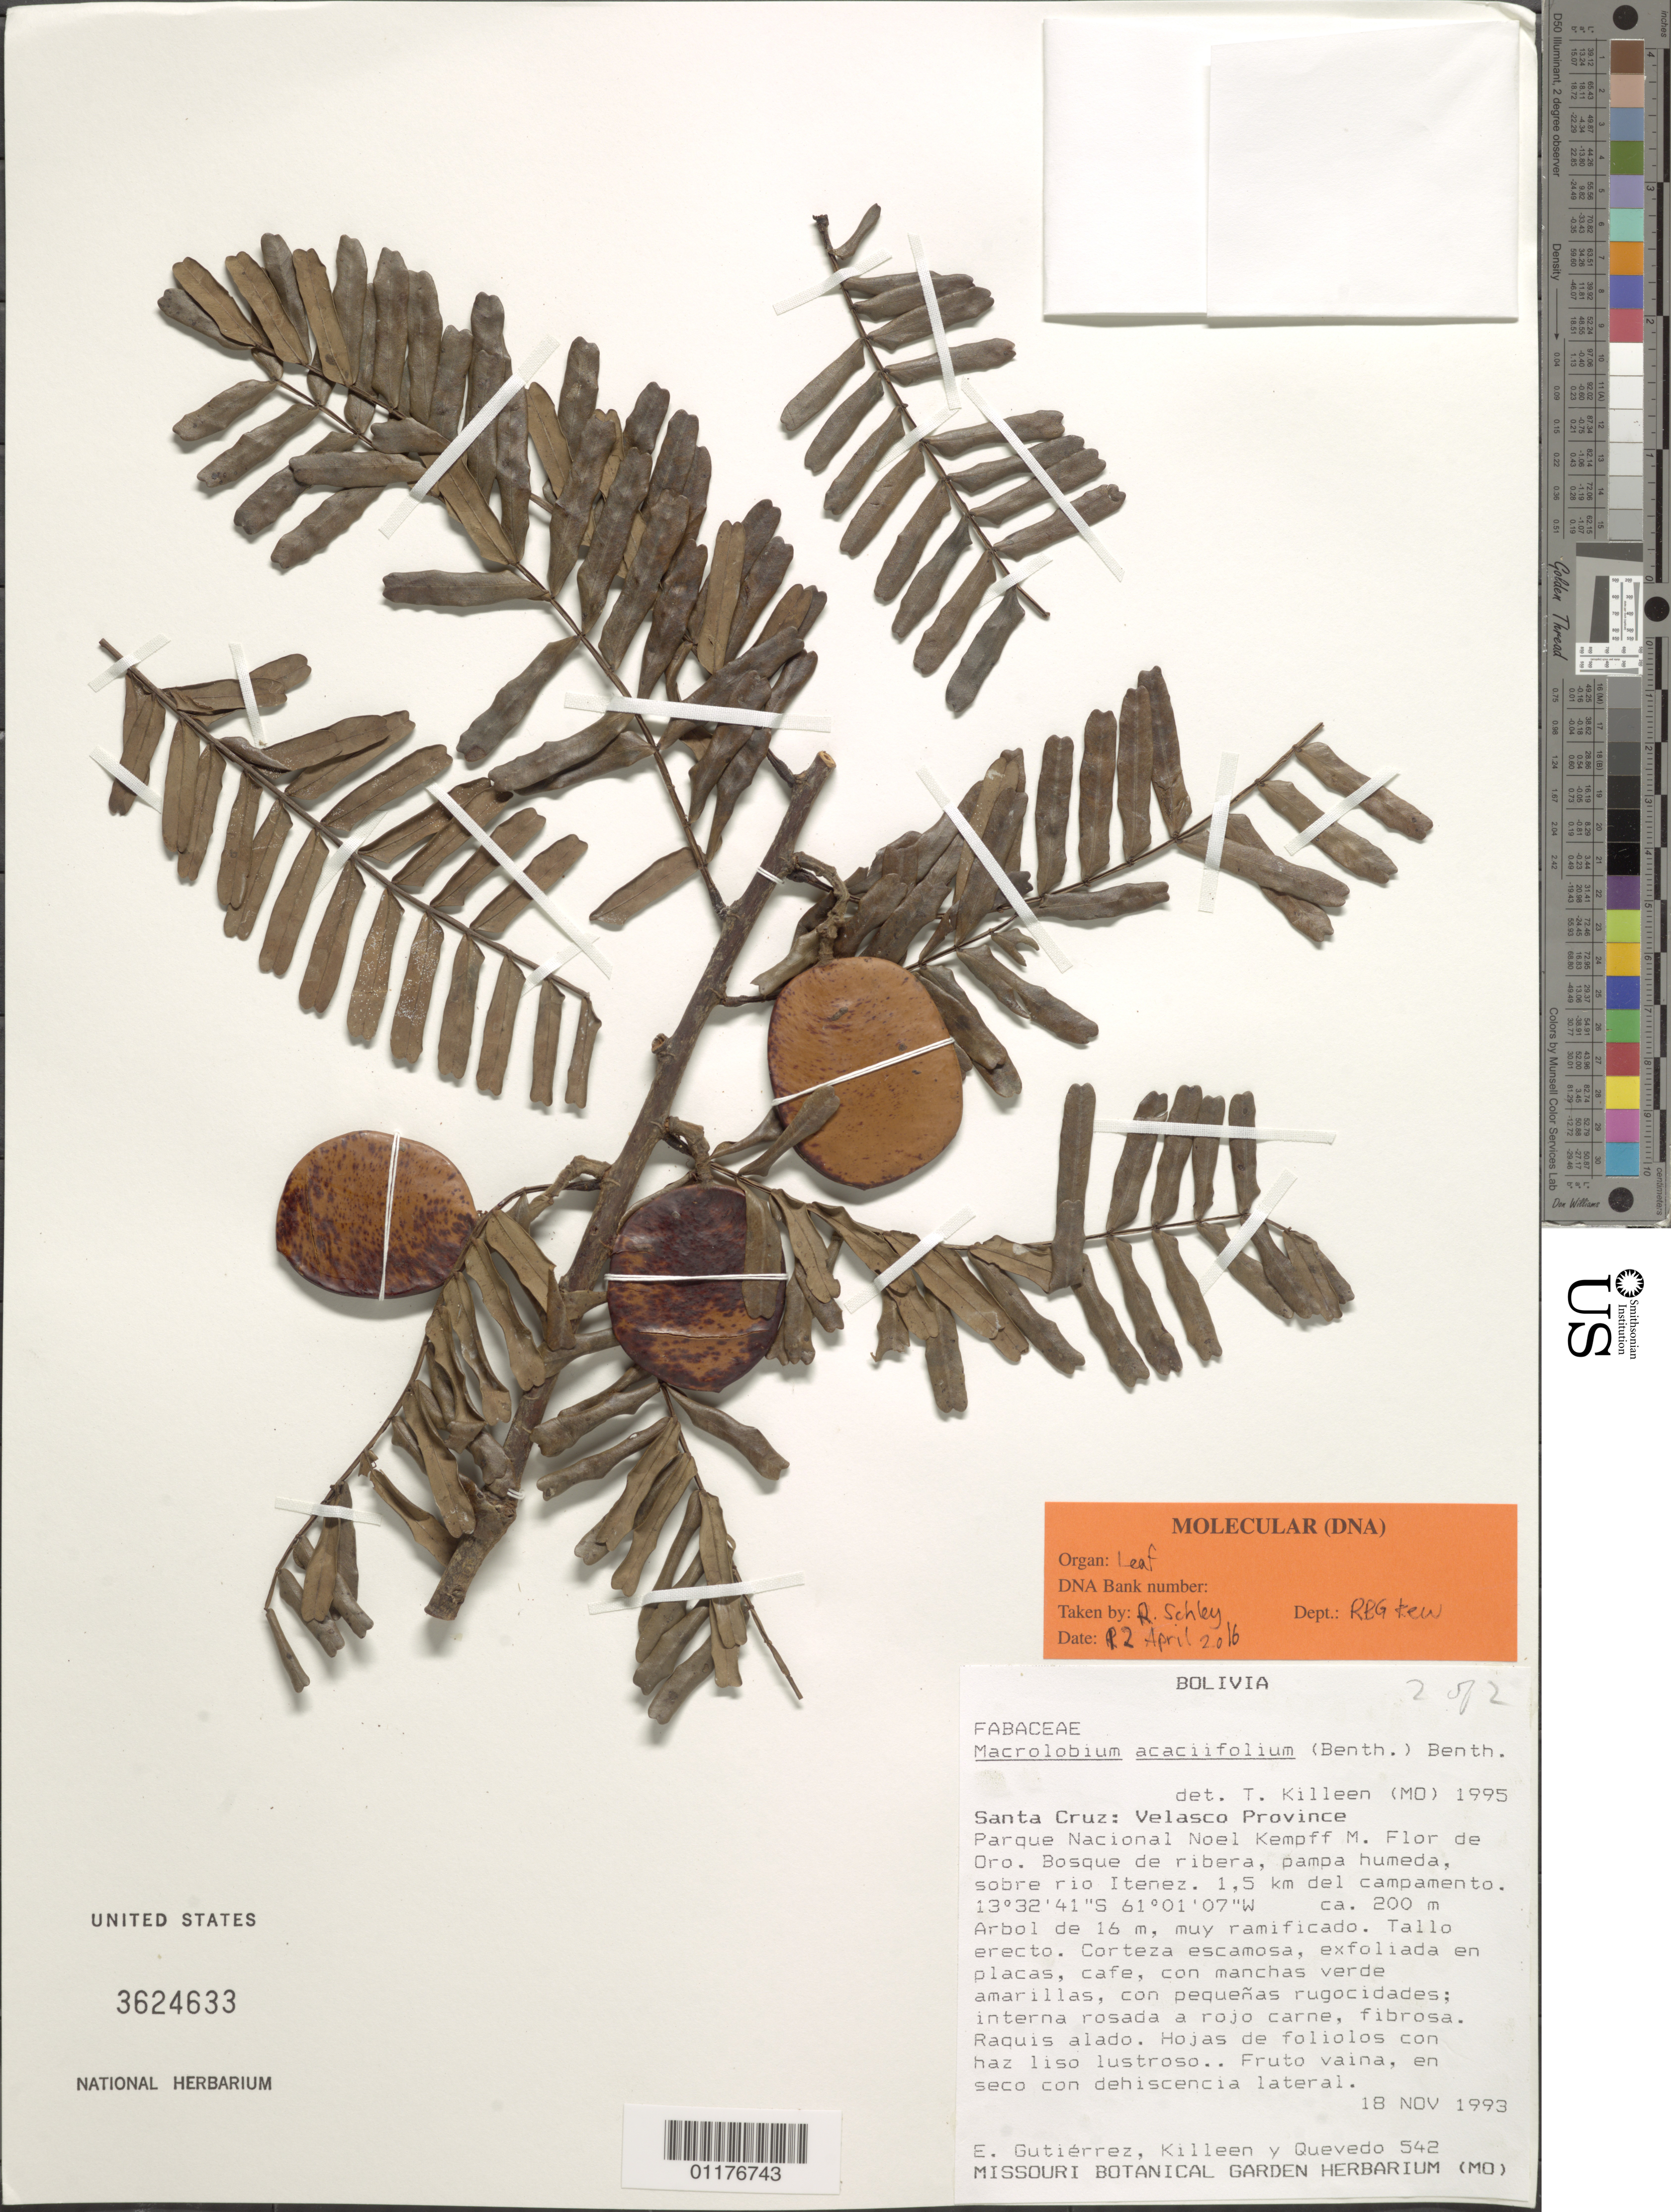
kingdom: Plantae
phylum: Tracheophyta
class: Magnoliopsida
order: Fabales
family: Fabaceae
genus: Macrolobium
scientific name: Macrolobium acaciifolium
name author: (Benth.) Benth.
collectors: E. Gutiérrez, T. J. Killeen & -- Quevedo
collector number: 542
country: Bolivia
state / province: Santa Cruz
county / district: Velasco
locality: Parque Nacional Noel Kempff M. Flor de Oro.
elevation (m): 200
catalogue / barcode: US 3624633